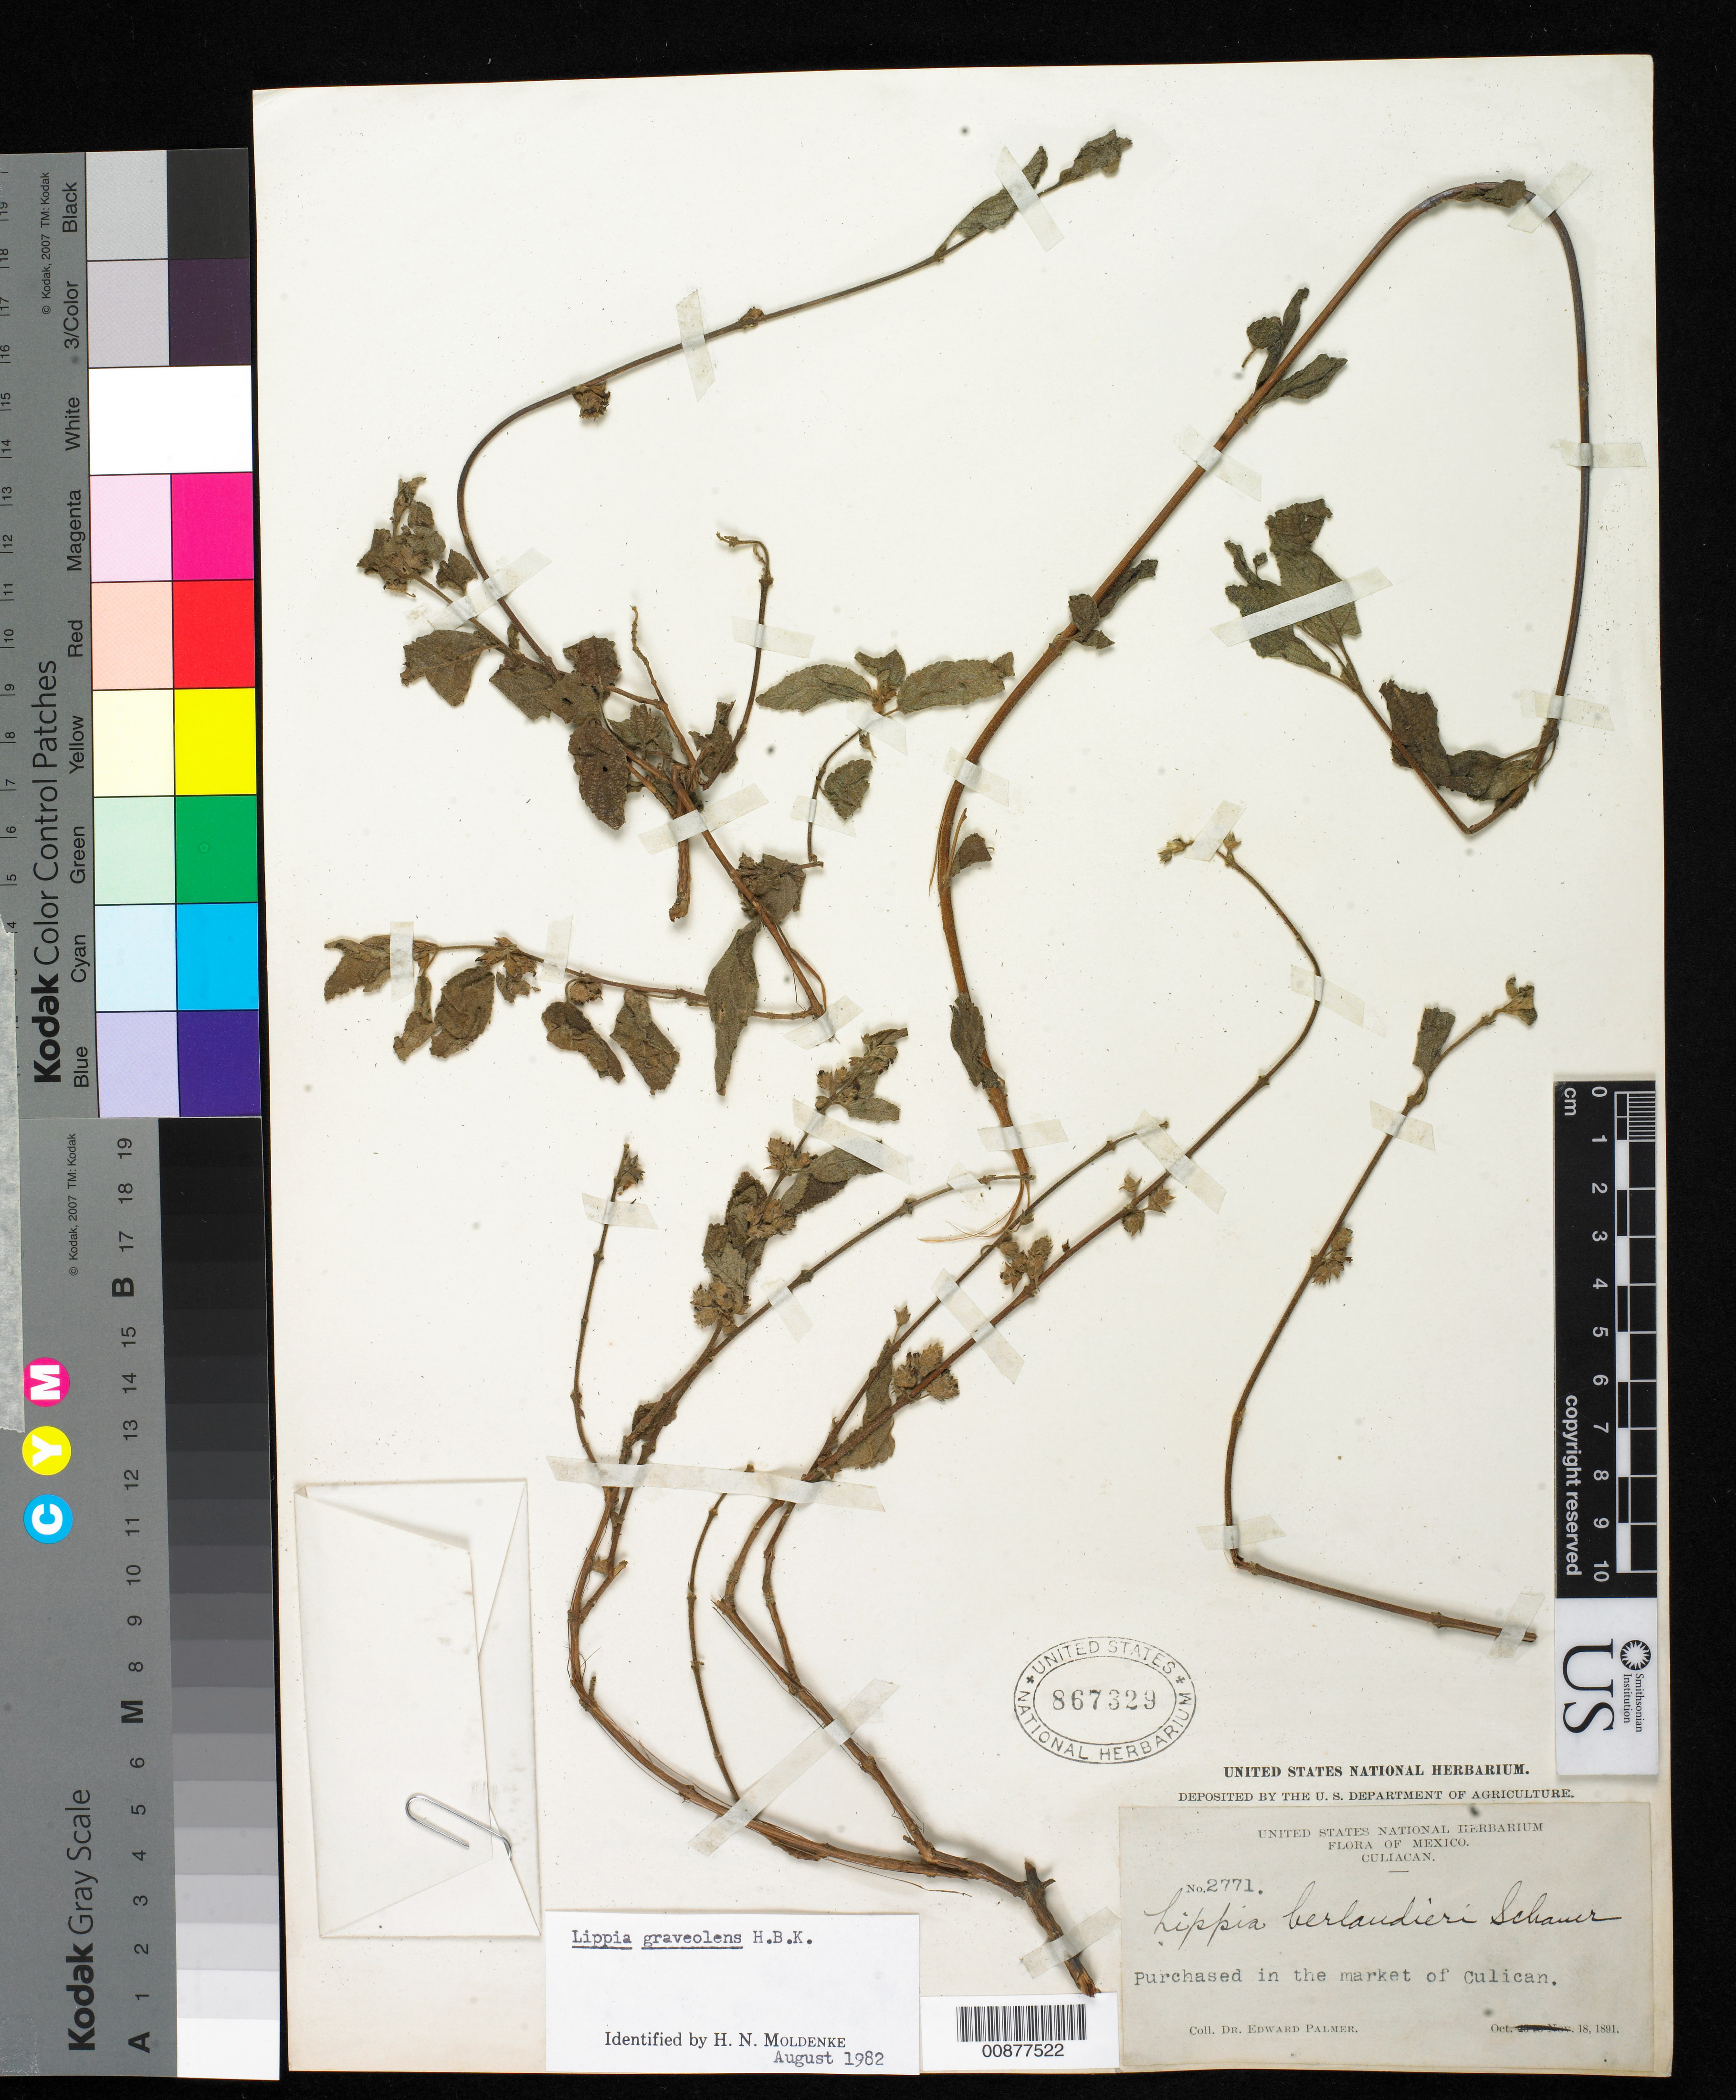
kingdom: Plantae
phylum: Tracheophyta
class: Magnoliopsida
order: Lamiales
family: Verbenaceae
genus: Lippia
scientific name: Lippia graveolens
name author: Kunth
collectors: E. Palmer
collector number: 2771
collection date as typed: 18 Oct 1891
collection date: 1891-10-18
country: Mexico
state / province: Sinaloa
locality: Culiacan, Sinaloa.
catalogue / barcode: US 867329